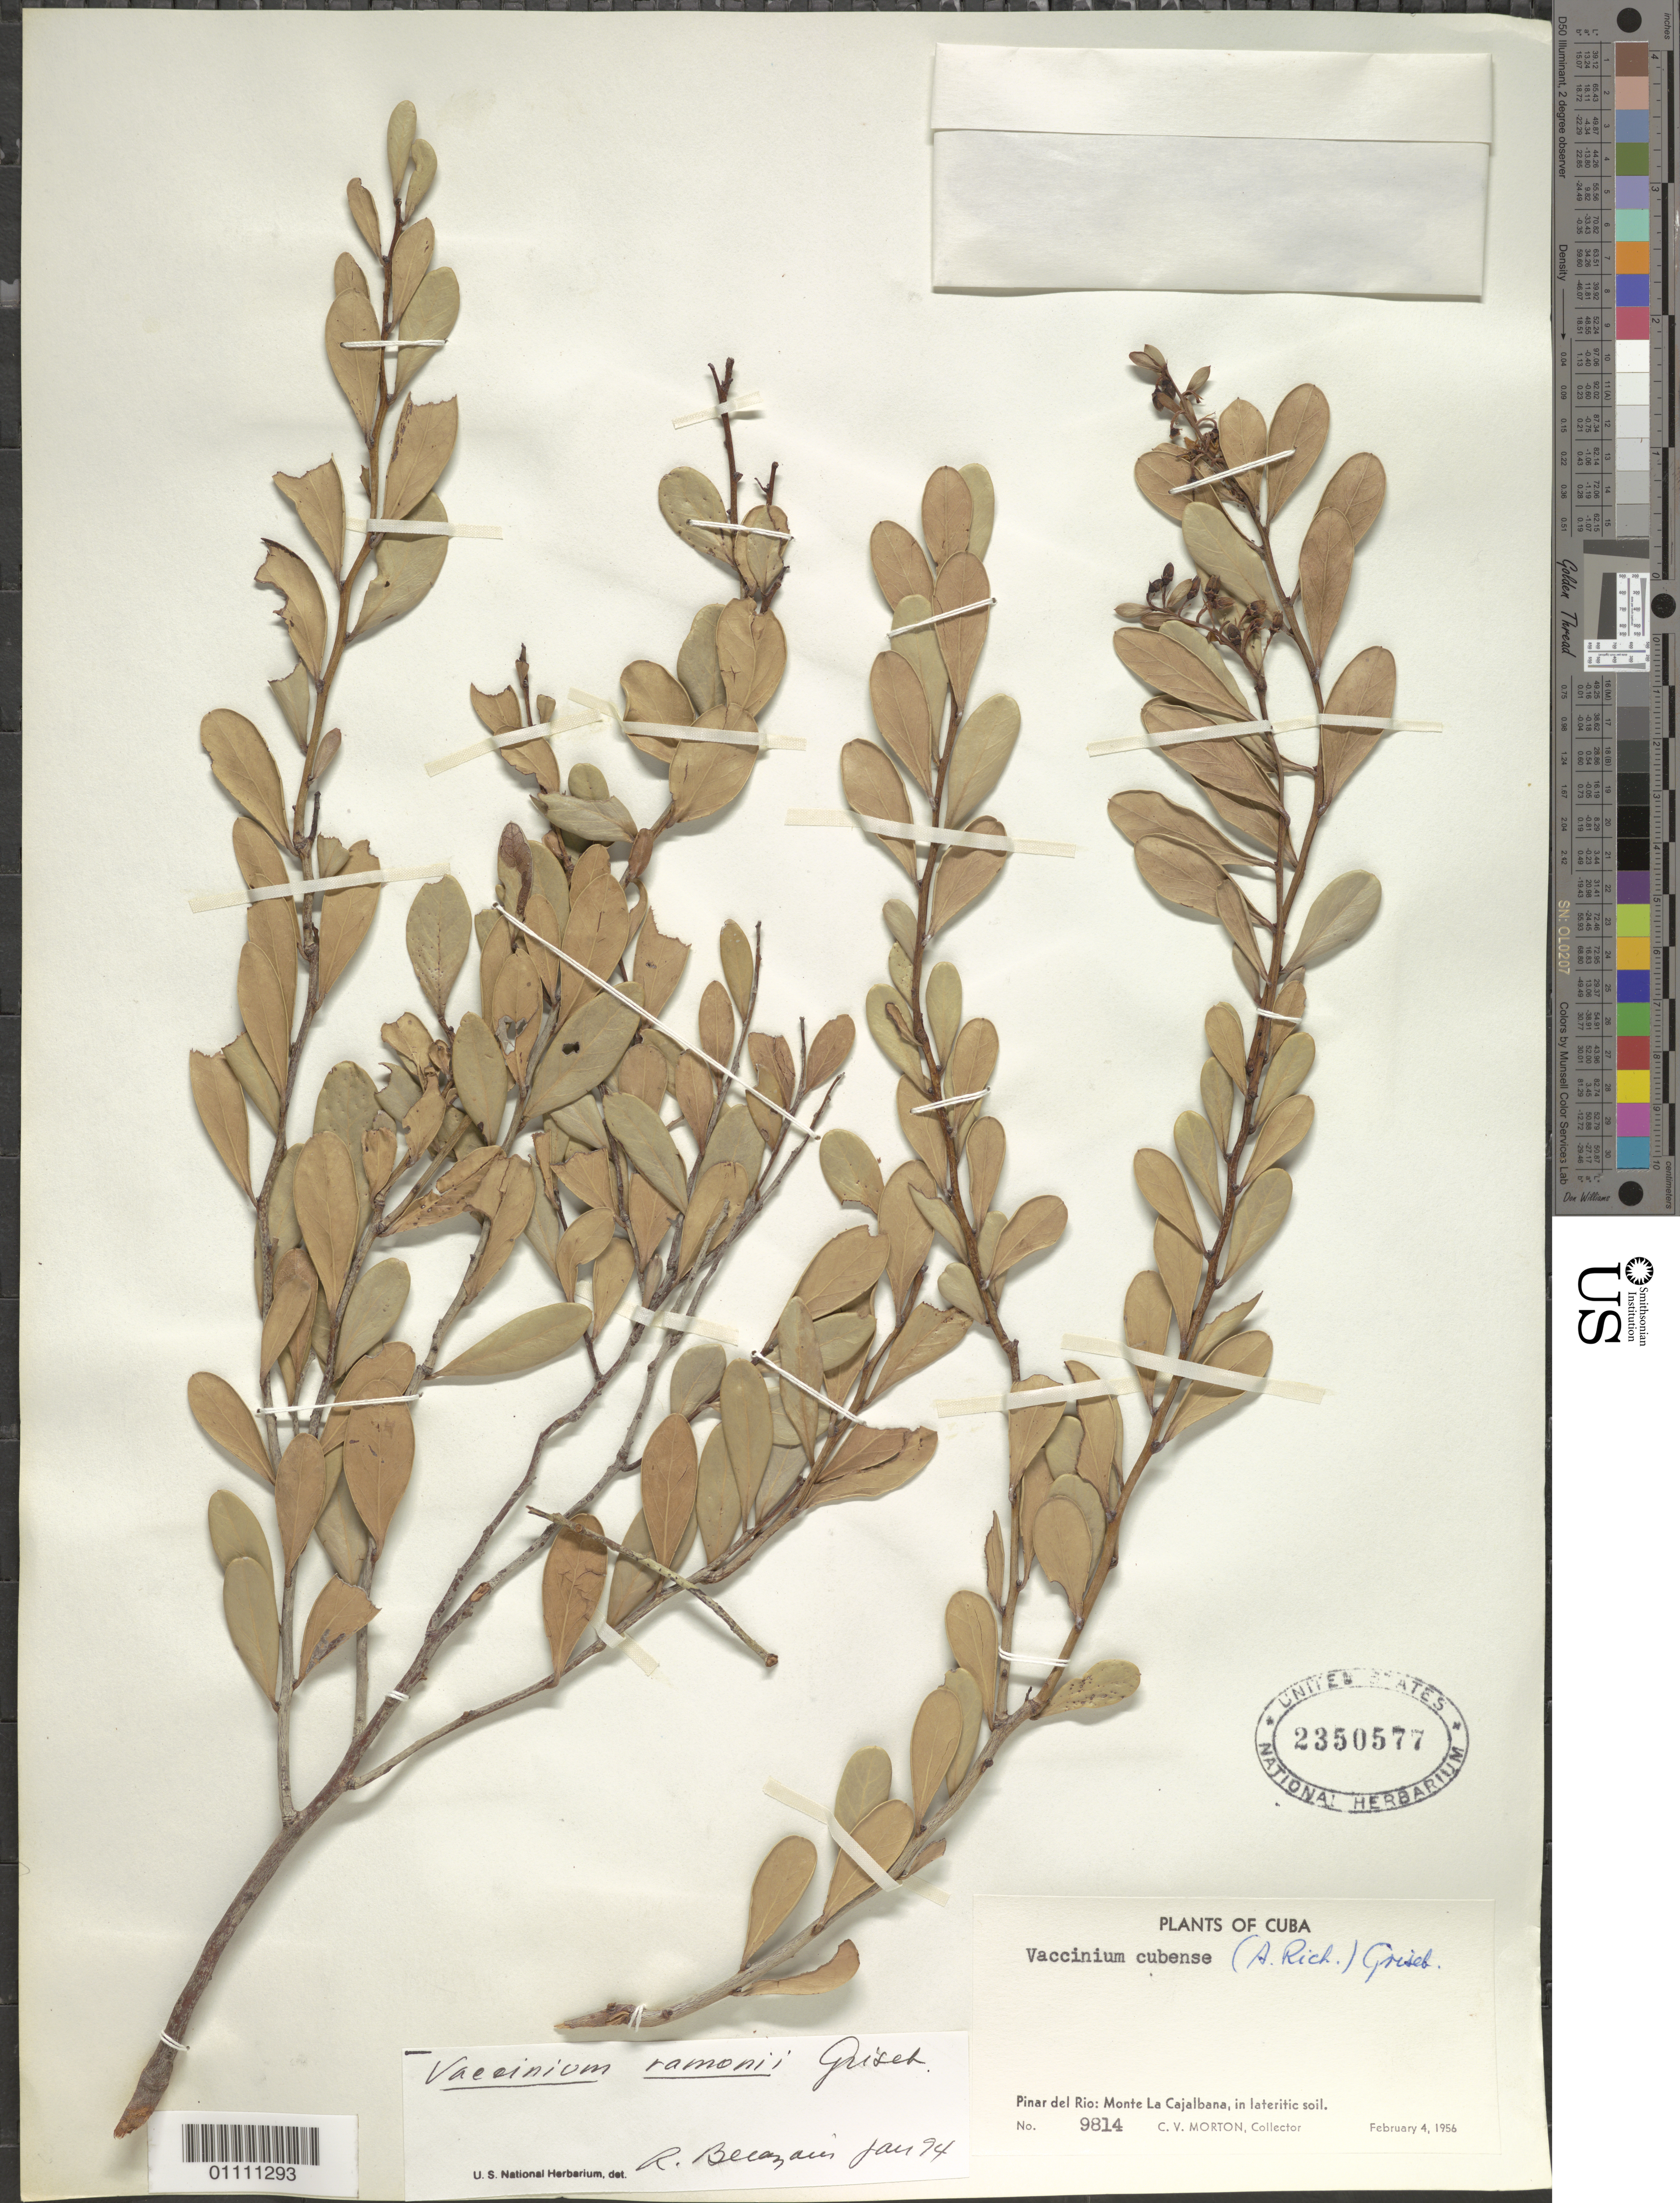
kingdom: Plantae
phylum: Tracheophyta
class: Magnoliopsida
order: Ericales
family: Ericaceae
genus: Vaccinium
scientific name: Vaccinium ramonii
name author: Griseb.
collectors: C. V. Morton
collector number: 9814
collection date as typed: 04 Feb 1956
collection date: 1956-02-04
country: Cuba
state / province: Pinar del Rio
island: Cuba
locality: Monte La Cajalbanal, in lateritic soil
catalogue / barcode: US 2350577